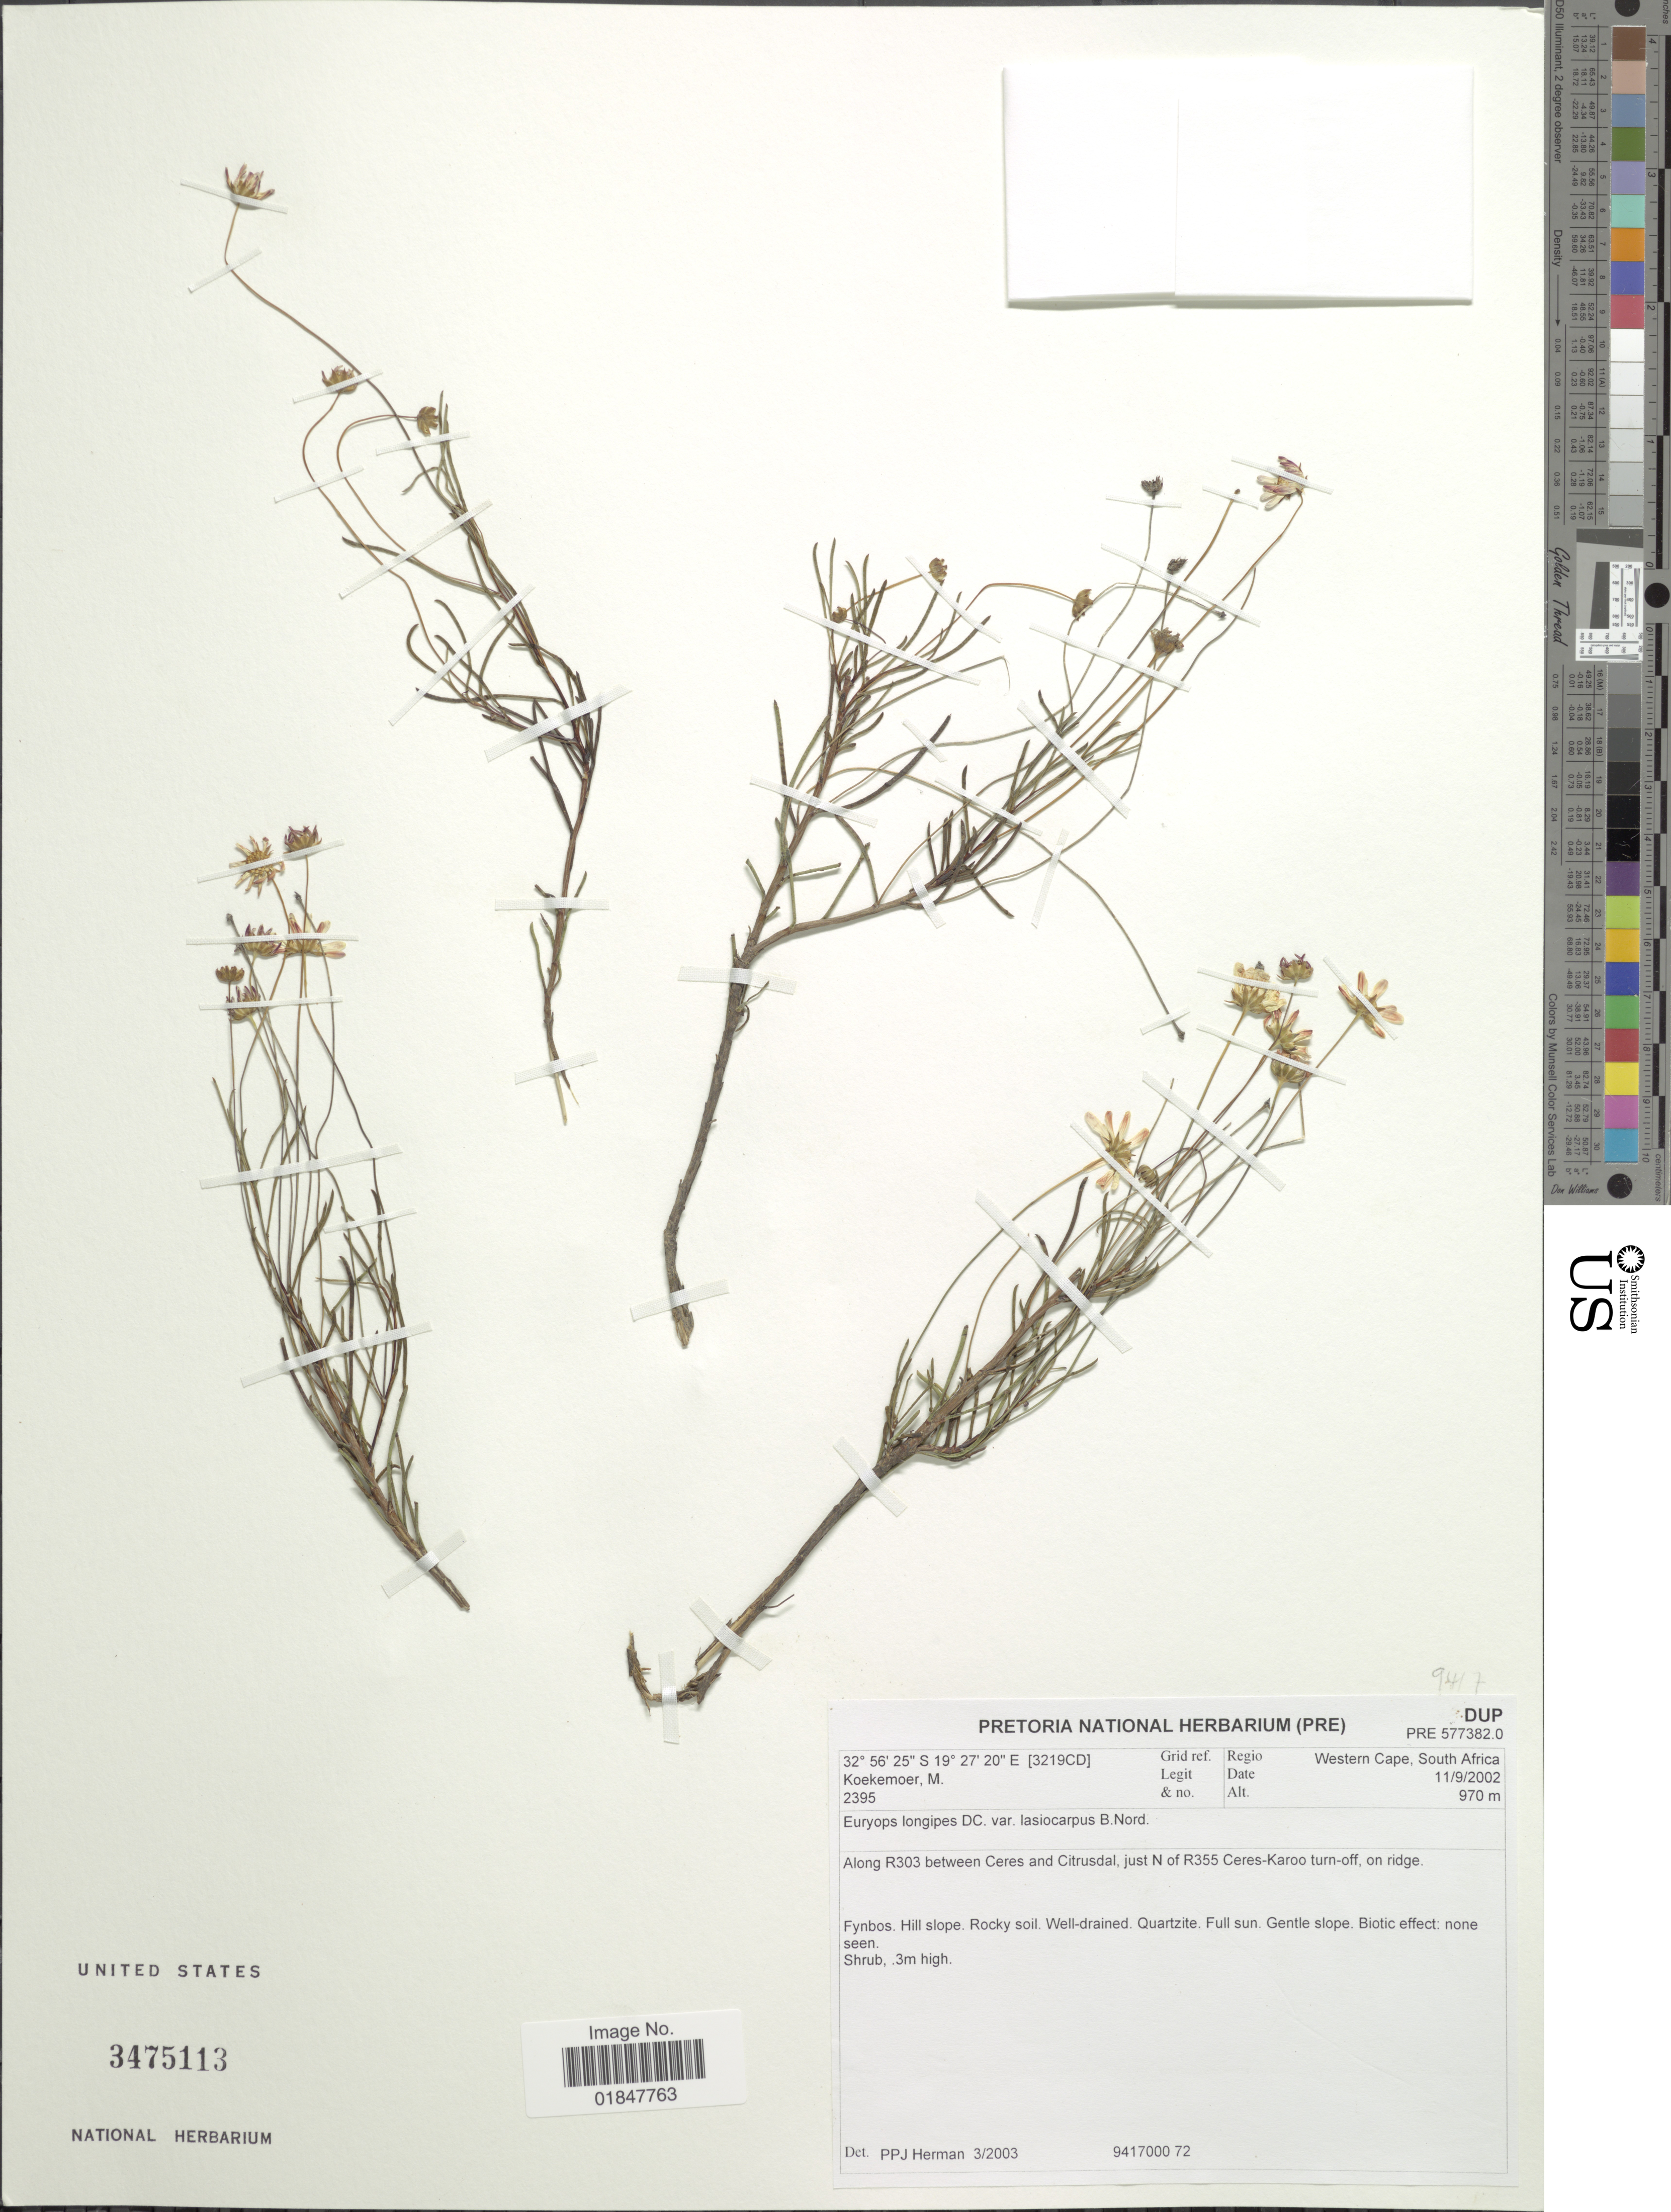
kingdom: Plantae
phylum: Tracheophyta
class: Magnoliopsida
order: Asterales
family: Asteraceae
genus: Euryops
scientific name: Euryops longipes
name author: DC.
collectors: M. Koekemoer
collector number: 2395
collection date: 2002-09-11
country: South Africa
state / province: Western Cape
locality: Along R303 between Ceres and Citrusdal, just N of R355 Ceres-Karoo turn-ff, on ridge, (3219CD)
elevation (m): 970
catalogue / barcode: US 3475113